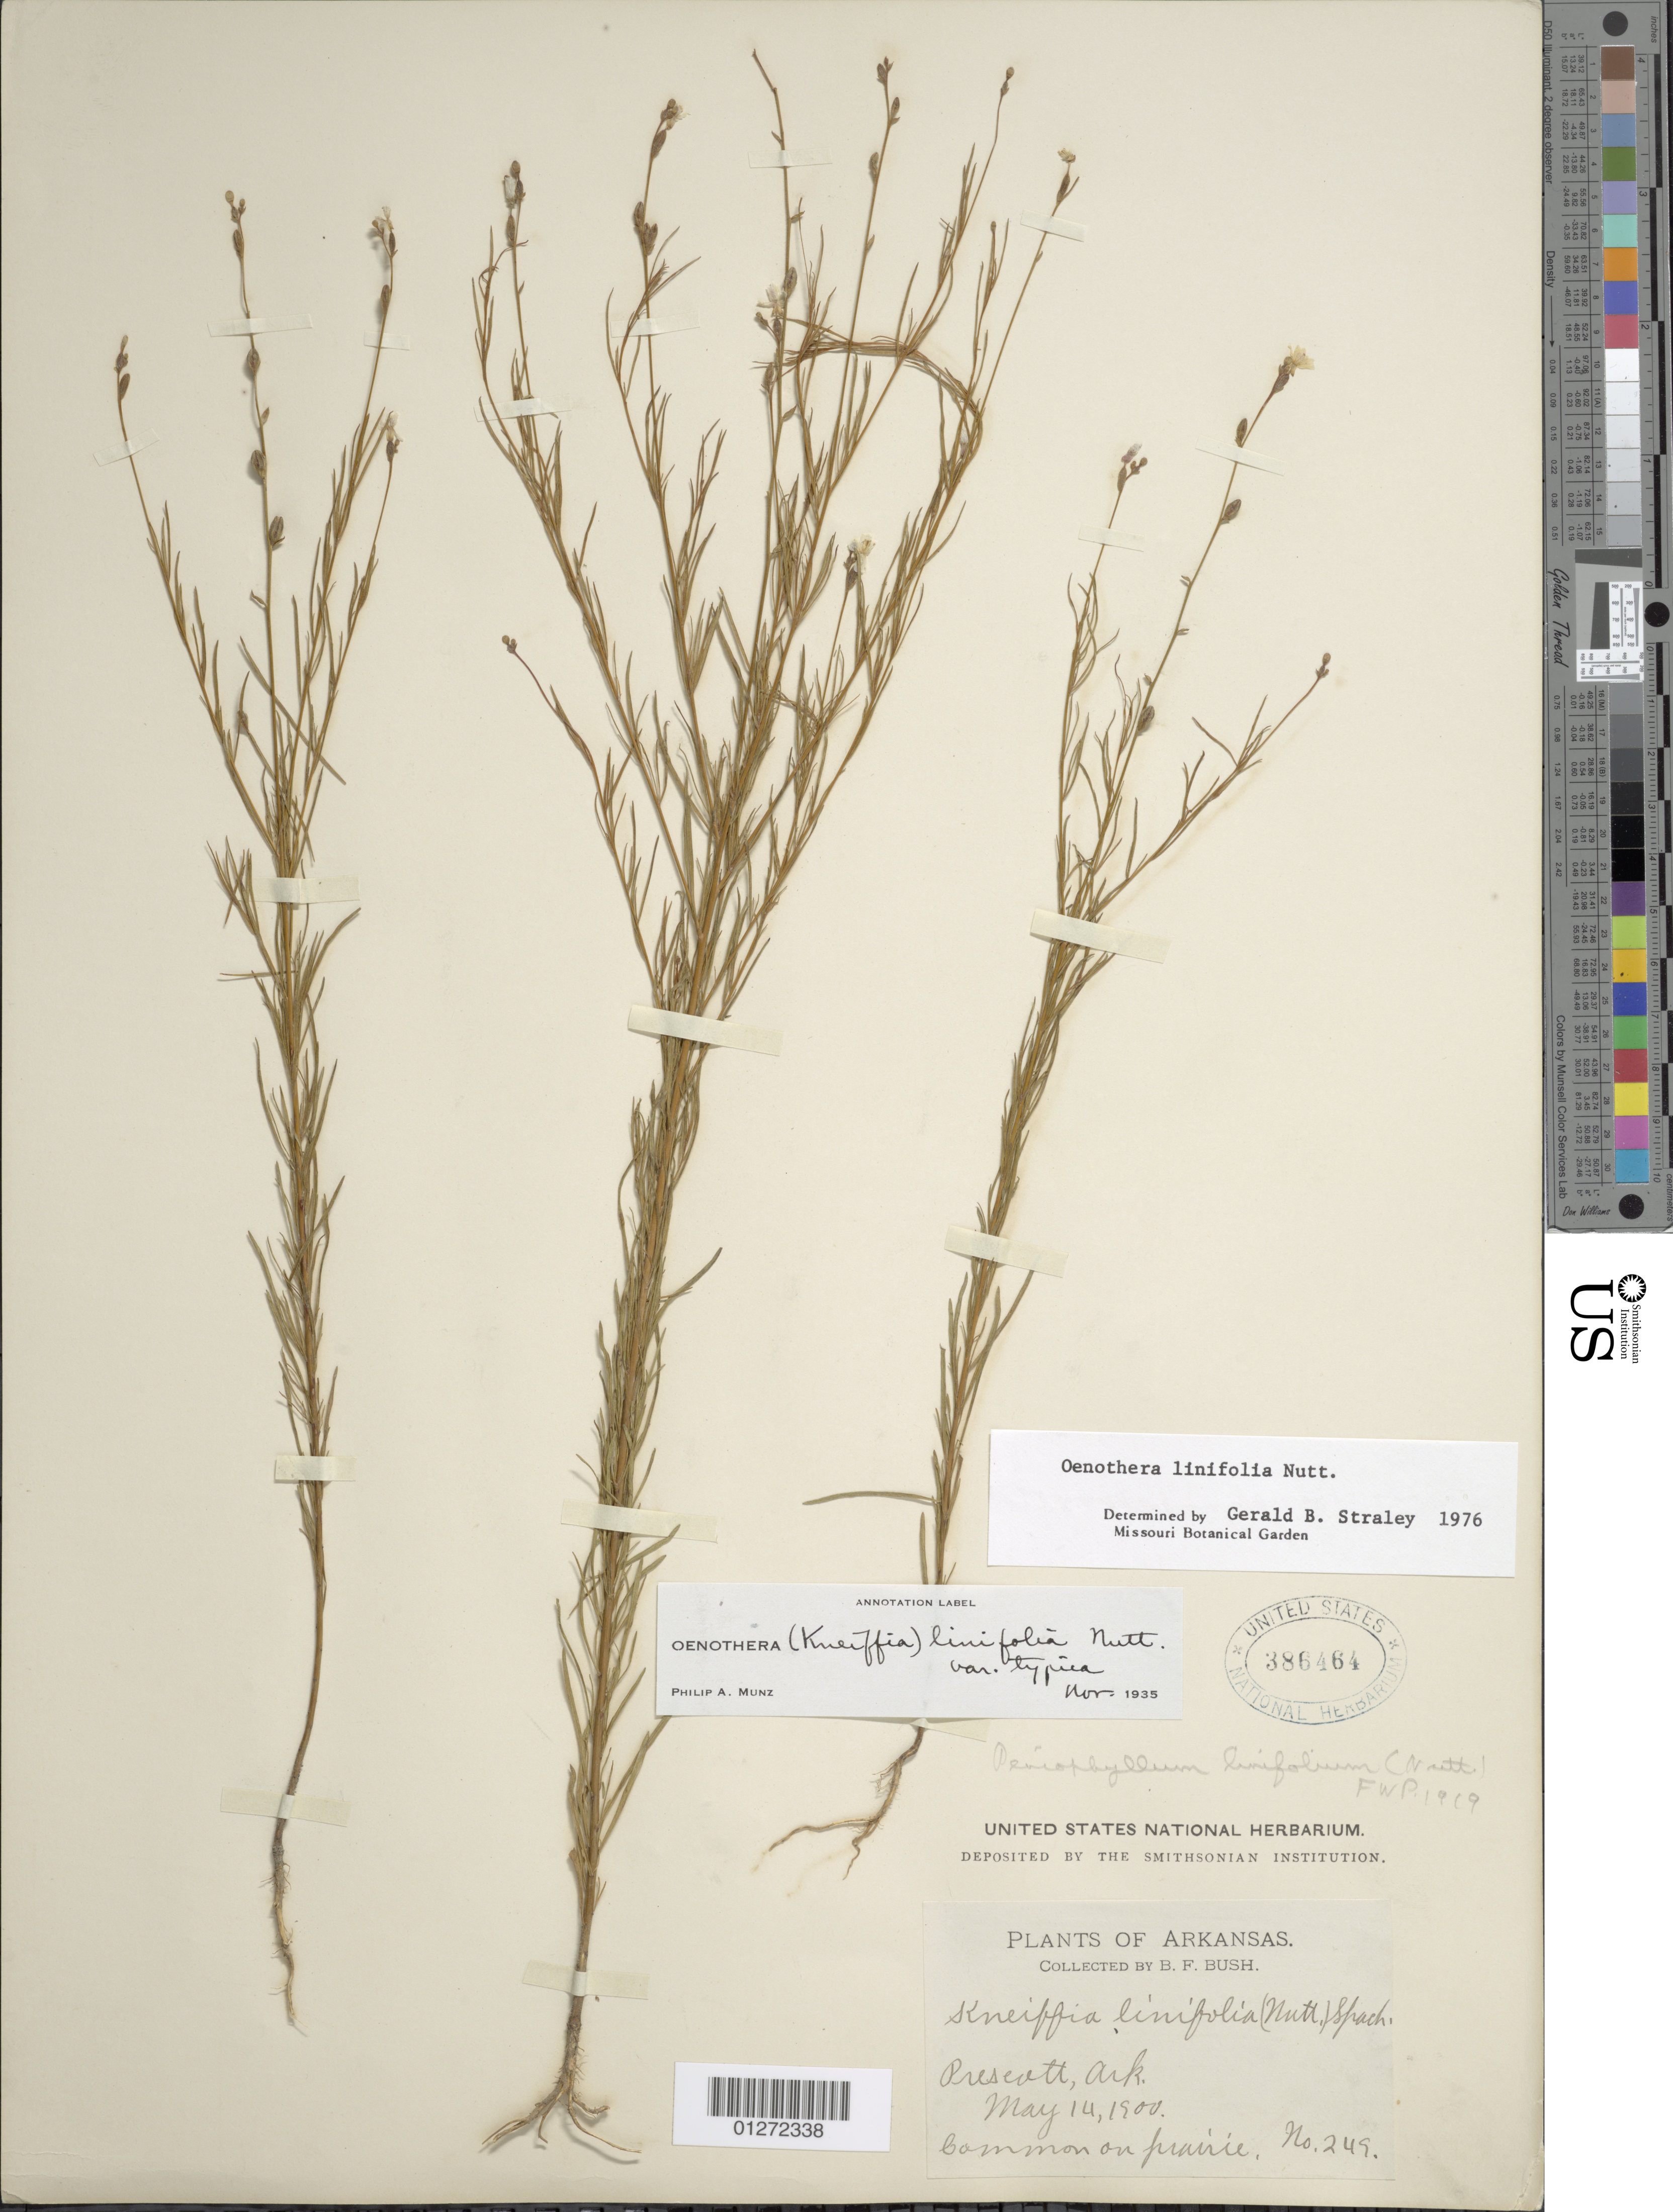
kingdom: Plantae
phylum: Tracheophyta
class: Magnoliopsida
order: Myrtales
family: Onagraceae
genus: Oenothera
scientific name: Oenothera linifolia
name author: Nutt.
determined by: Straley, G. B.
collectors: B. F. Bush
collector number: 249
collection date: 1900-05-14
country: United States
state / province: Arkansas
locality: Prescott.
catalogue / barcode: US 386464